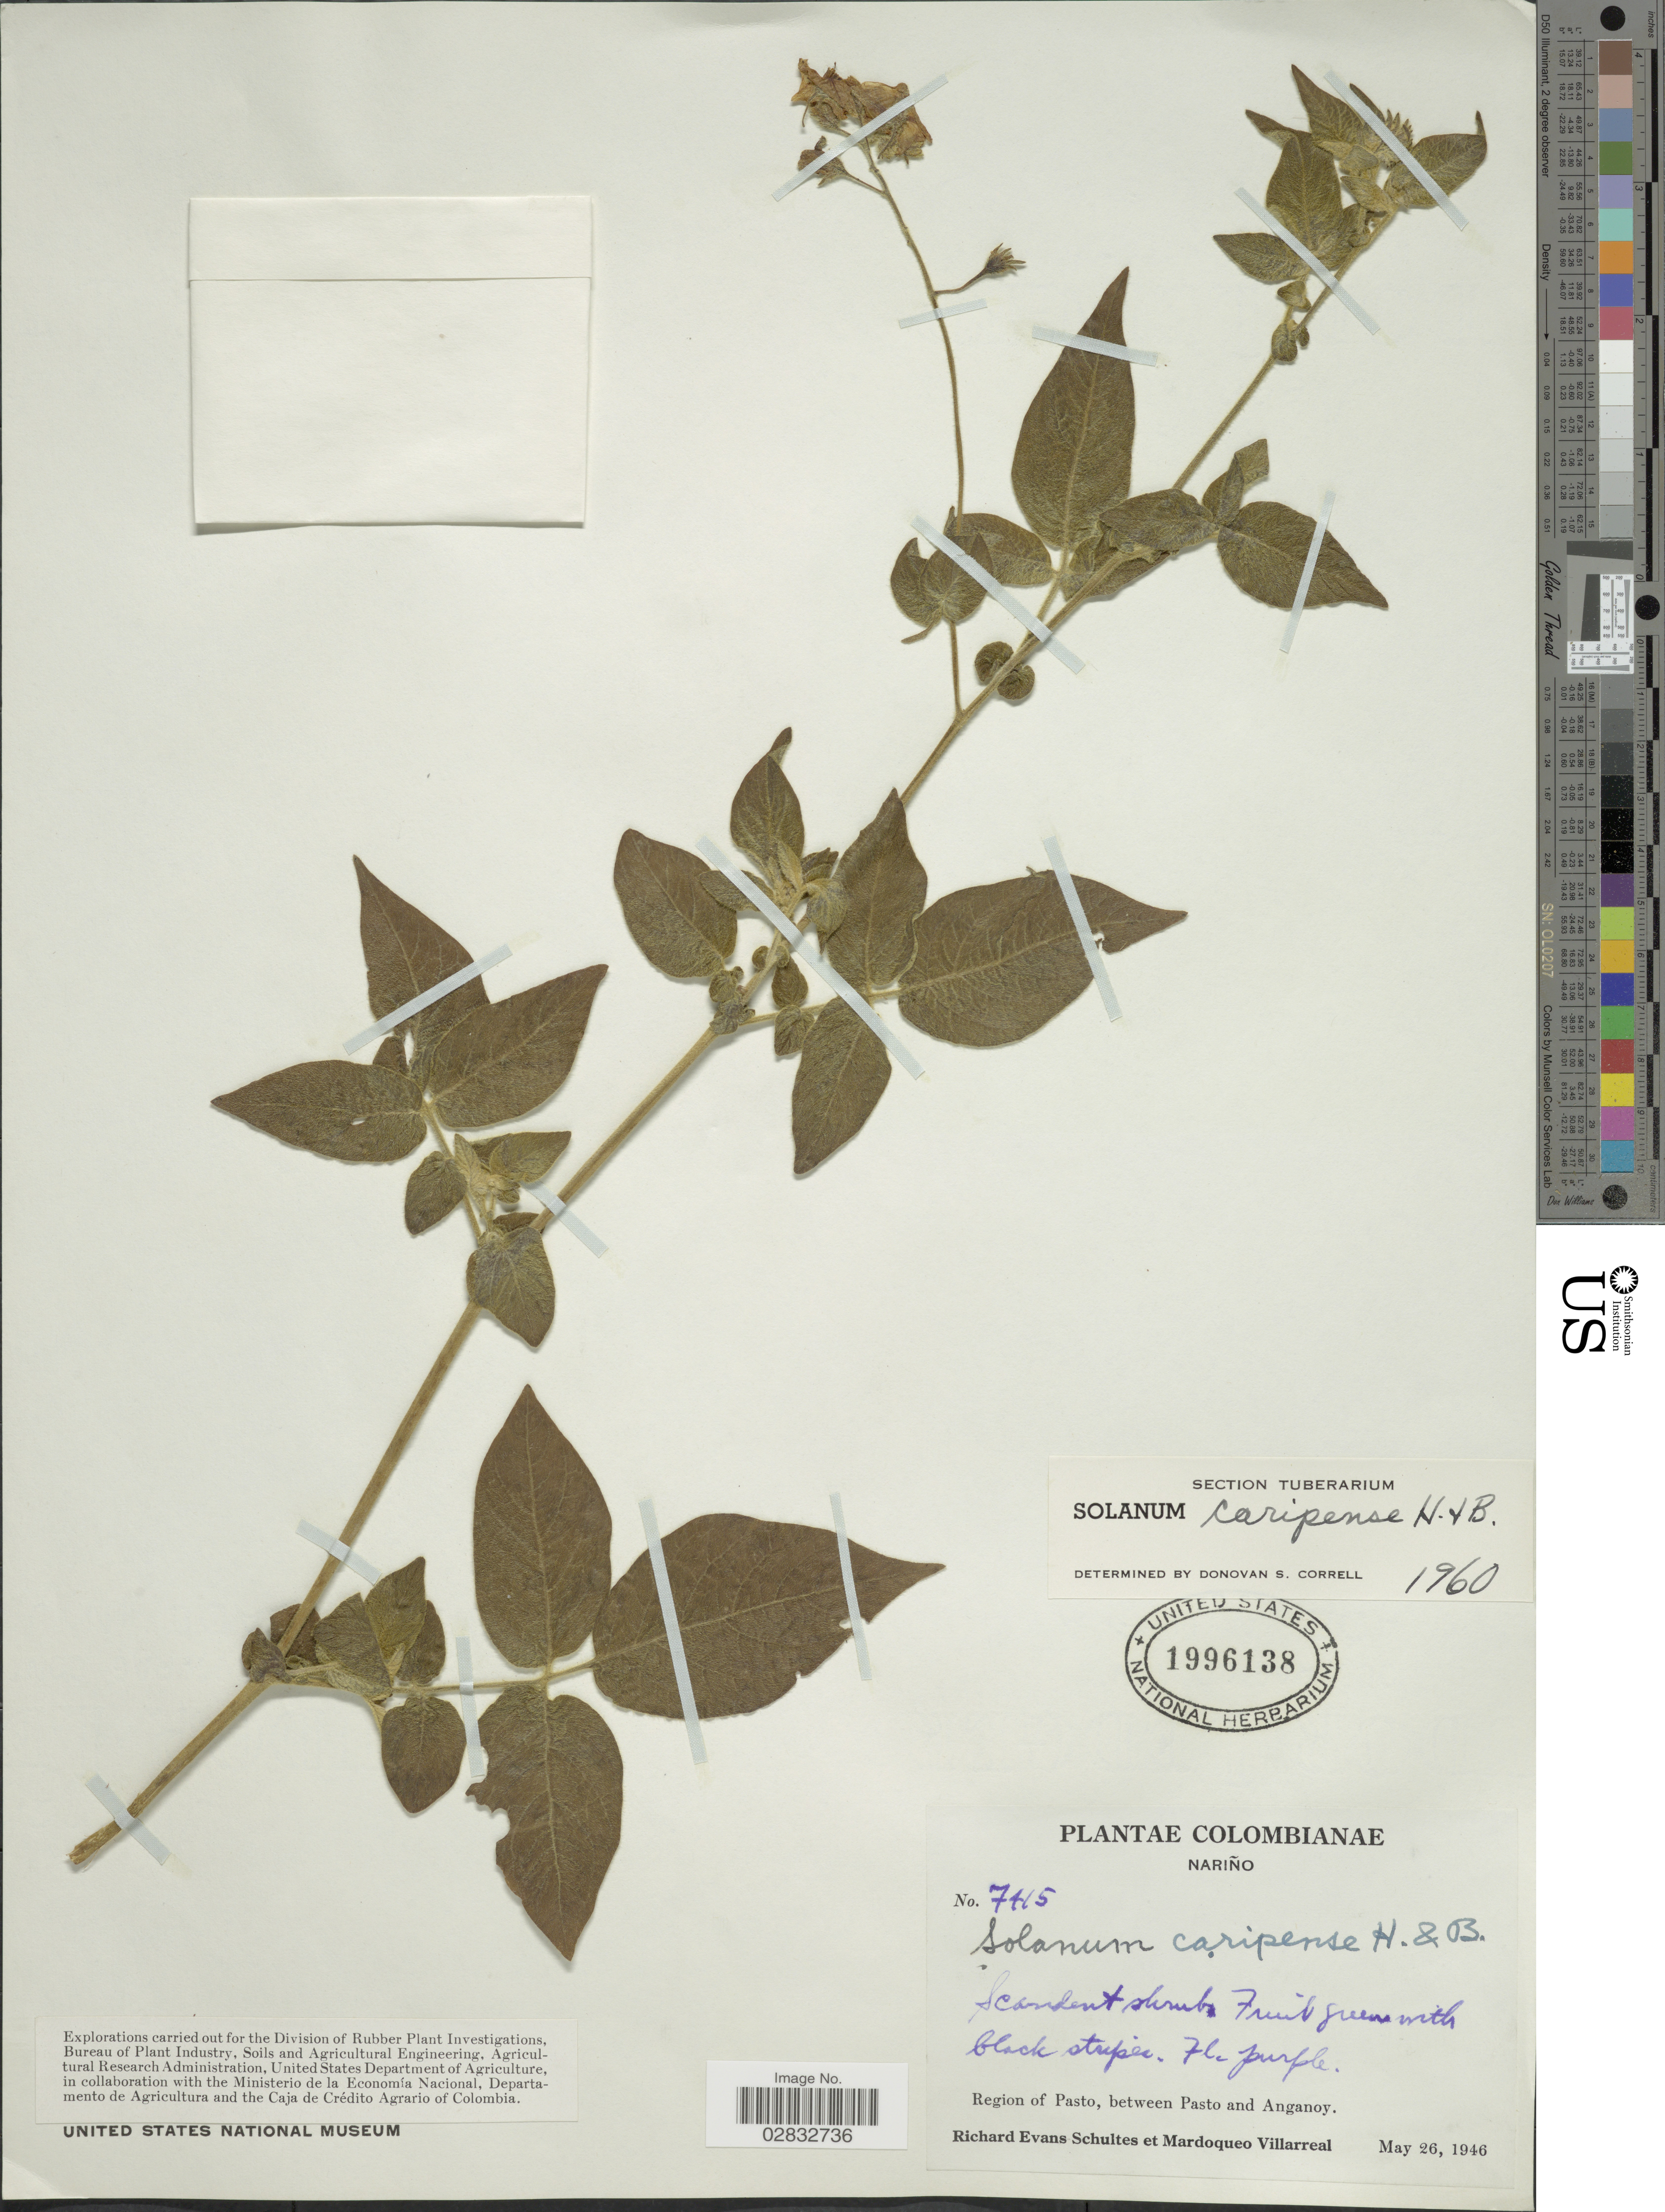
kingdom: Plantae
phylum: Tracheophyta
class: Magnoliopsida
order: Solanales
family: Solanaceae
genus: Solanum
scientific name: Solanum caripense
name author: Humb. & Bonpl. ex Dunal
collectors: R. E. Schultes & M. Villarreal V.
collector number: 7415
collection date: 1946-05-26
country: Colombia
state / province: Nariño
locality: Region of Pasto, between Pasto and Anganoy.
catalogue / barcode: US 1996138